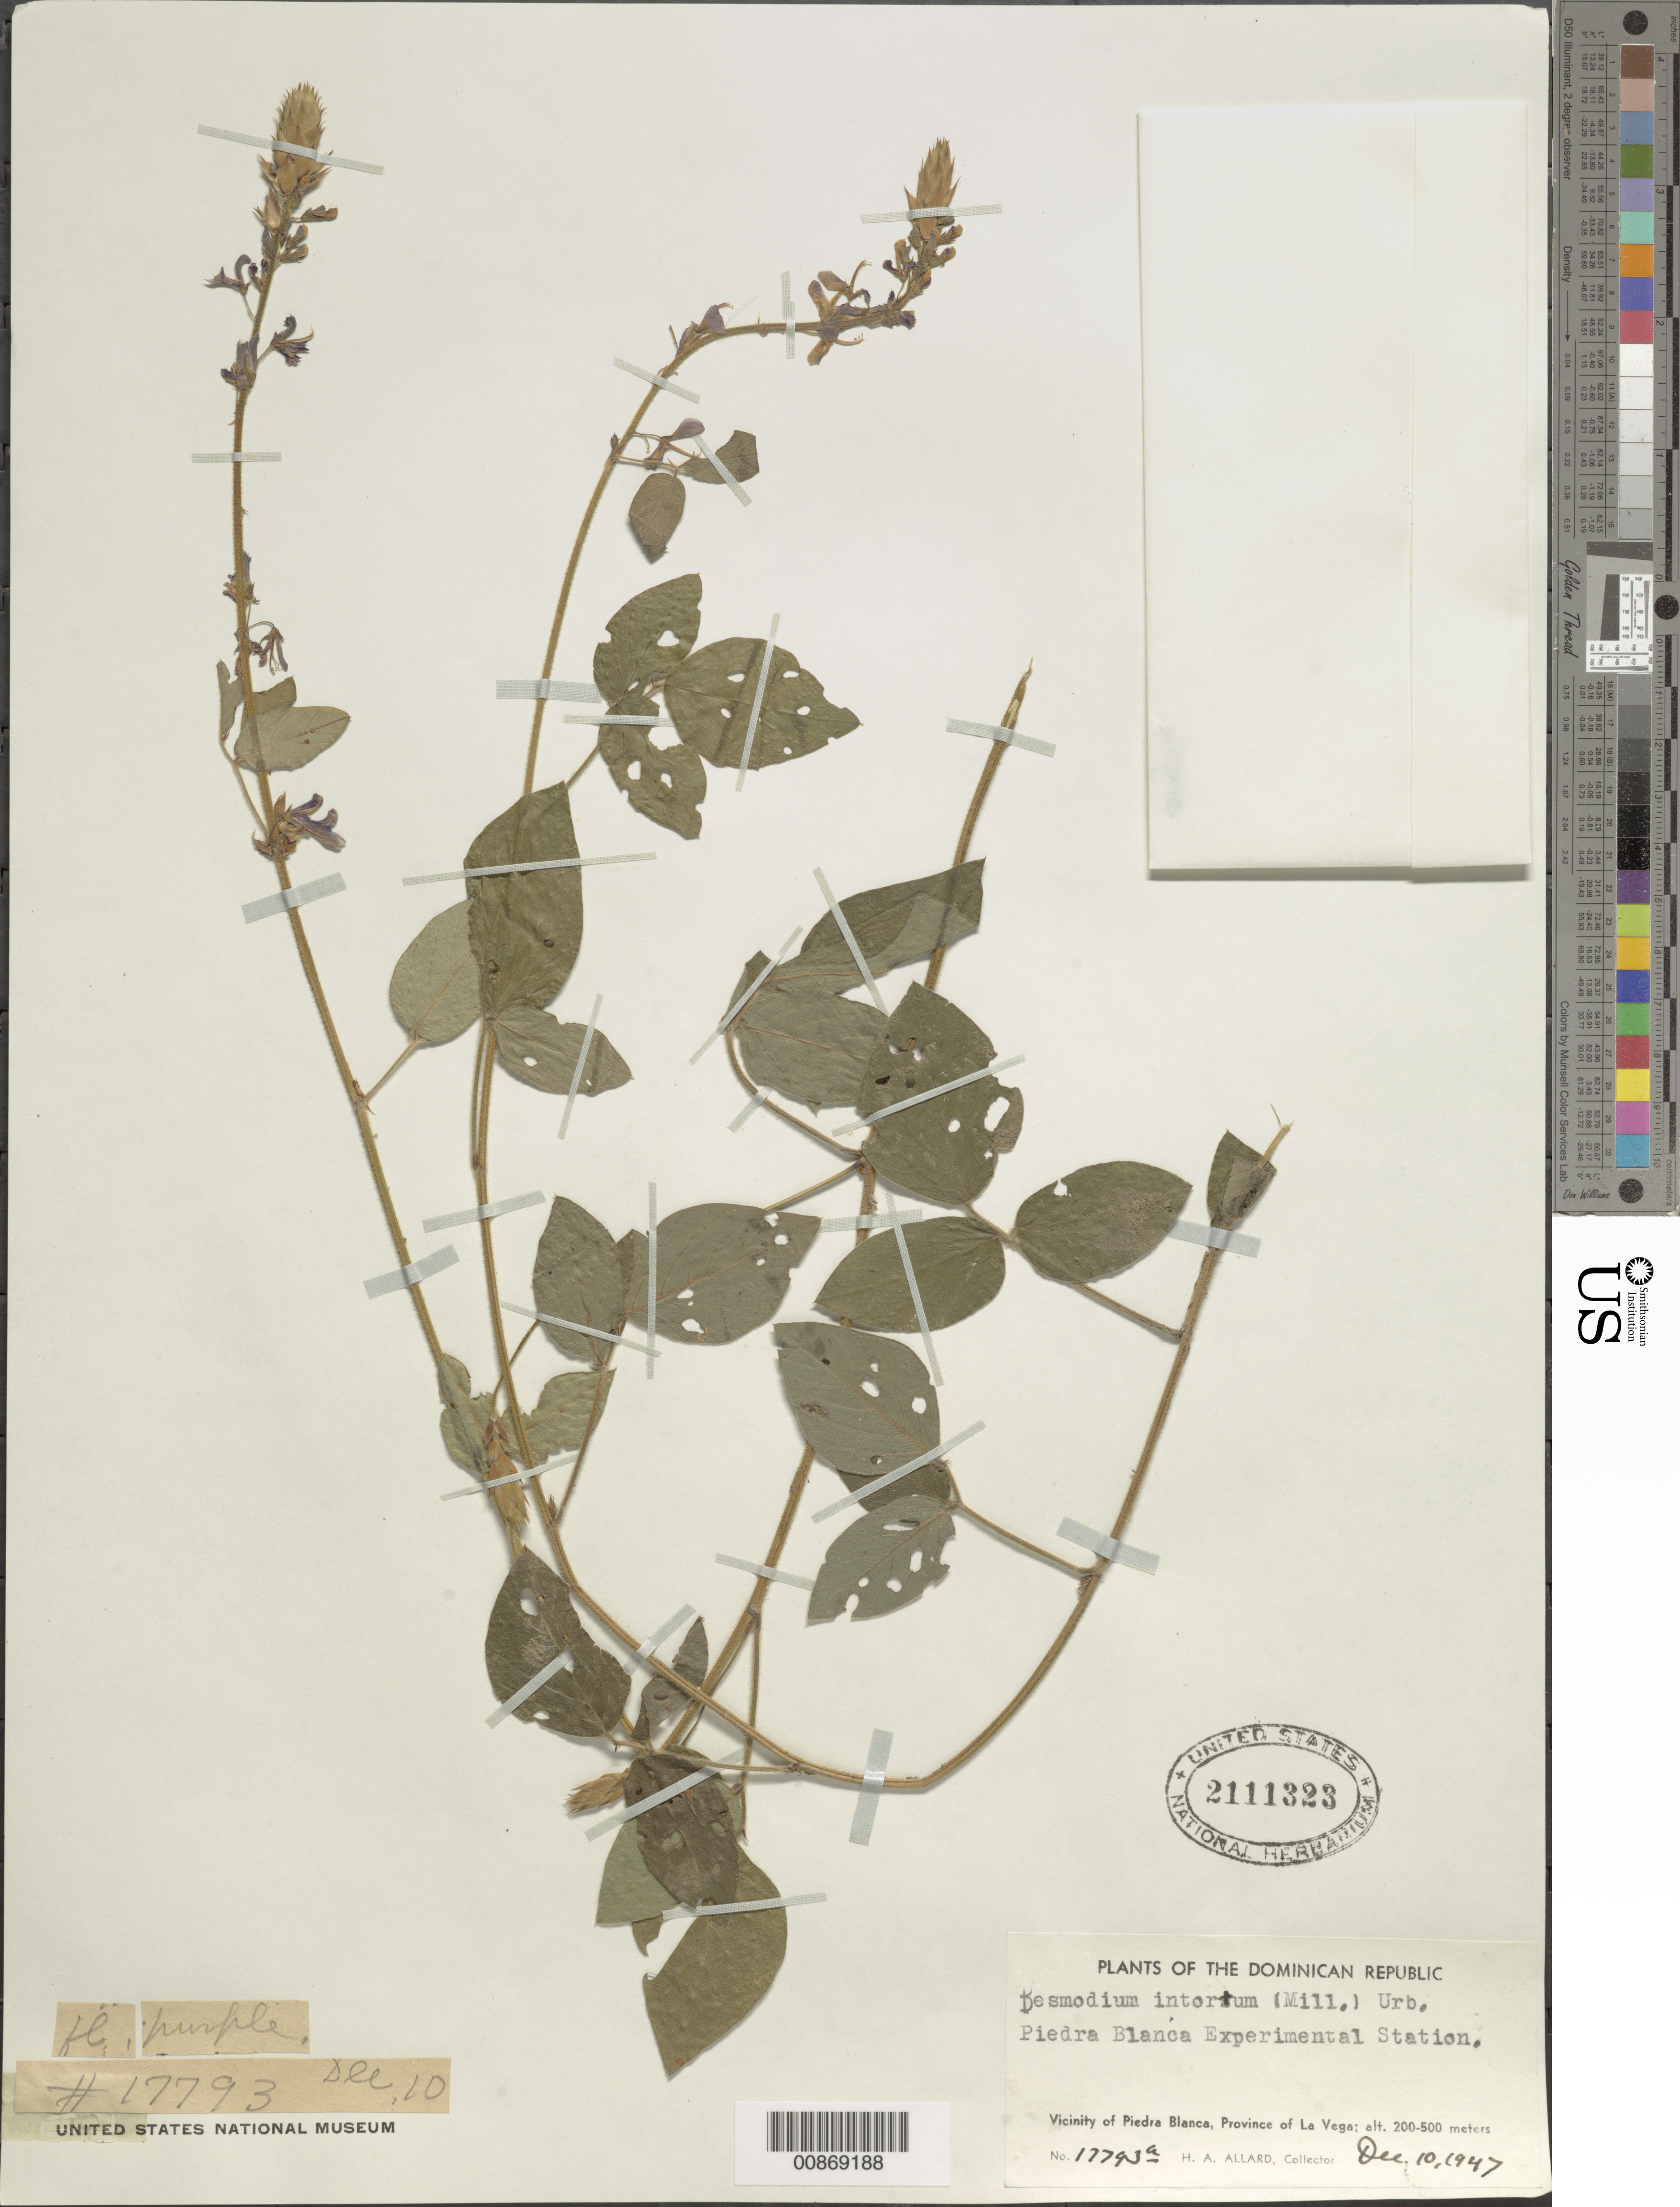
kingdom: Plantae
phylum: Tracheophyta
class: Magnoliopsida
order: Fabales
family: Fabaceae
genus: Desmodium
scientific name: Desmodium intortum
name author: (Mill.) Urb.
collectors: H. A. Allard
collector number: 17793a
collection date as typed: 10 Dec 1947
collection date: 1947-12-10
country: Dominican Republic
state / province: La Vega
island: Hispaniola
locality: Piedra Blanca Experimental Station.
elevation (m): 200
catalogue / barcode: US 2111323